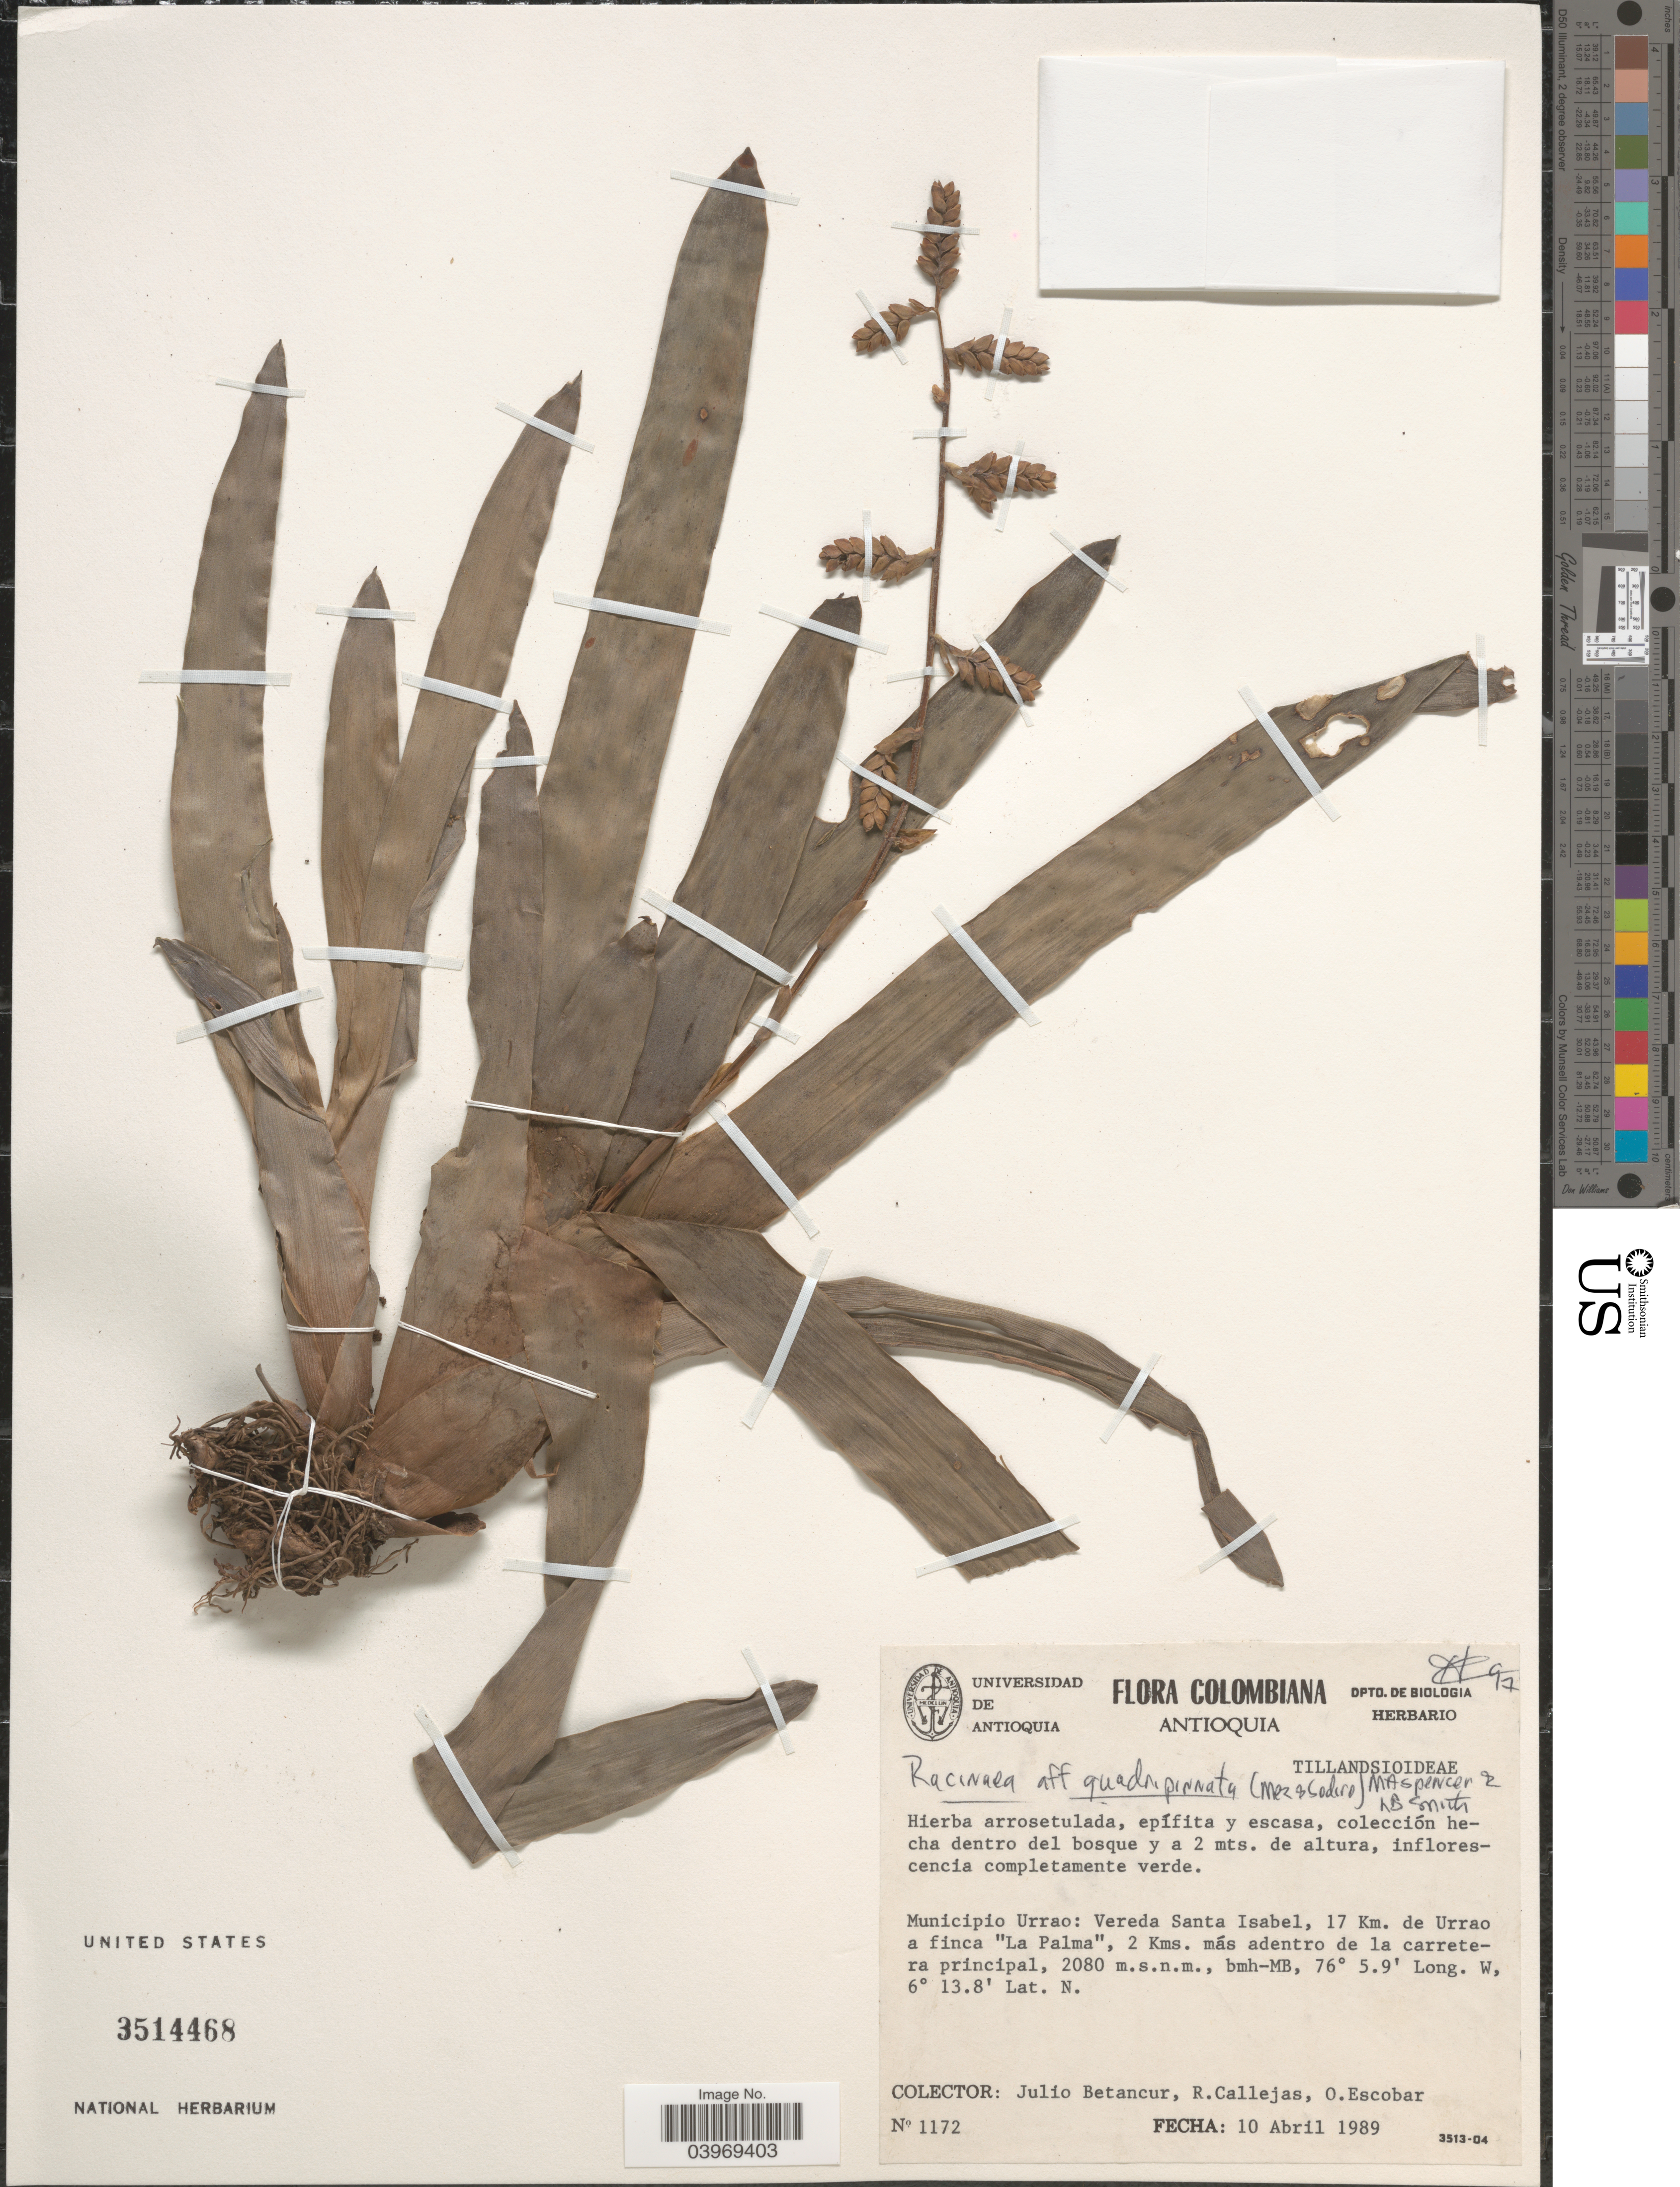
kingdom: Plantae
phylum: Tracheophyta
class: Liliopsida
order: Poales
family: Bromeliaceae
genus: Racinaea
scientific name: Racinaea quadripinnata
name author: (Mez & Sodiro) M.A. Spencer & L.B. Sm.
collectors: J. Betancur, R. Callejas & O. Escobar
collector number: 1172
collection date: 1989-04-10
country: Colombia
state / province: Antioquia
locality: Municipio Urrao: Vereda Santa Isabel, 17 Km. de Urrao a finca "La Palma", 2 Kms. más adentro de la carretera principal.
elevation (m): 2080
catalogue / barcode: US 3514468